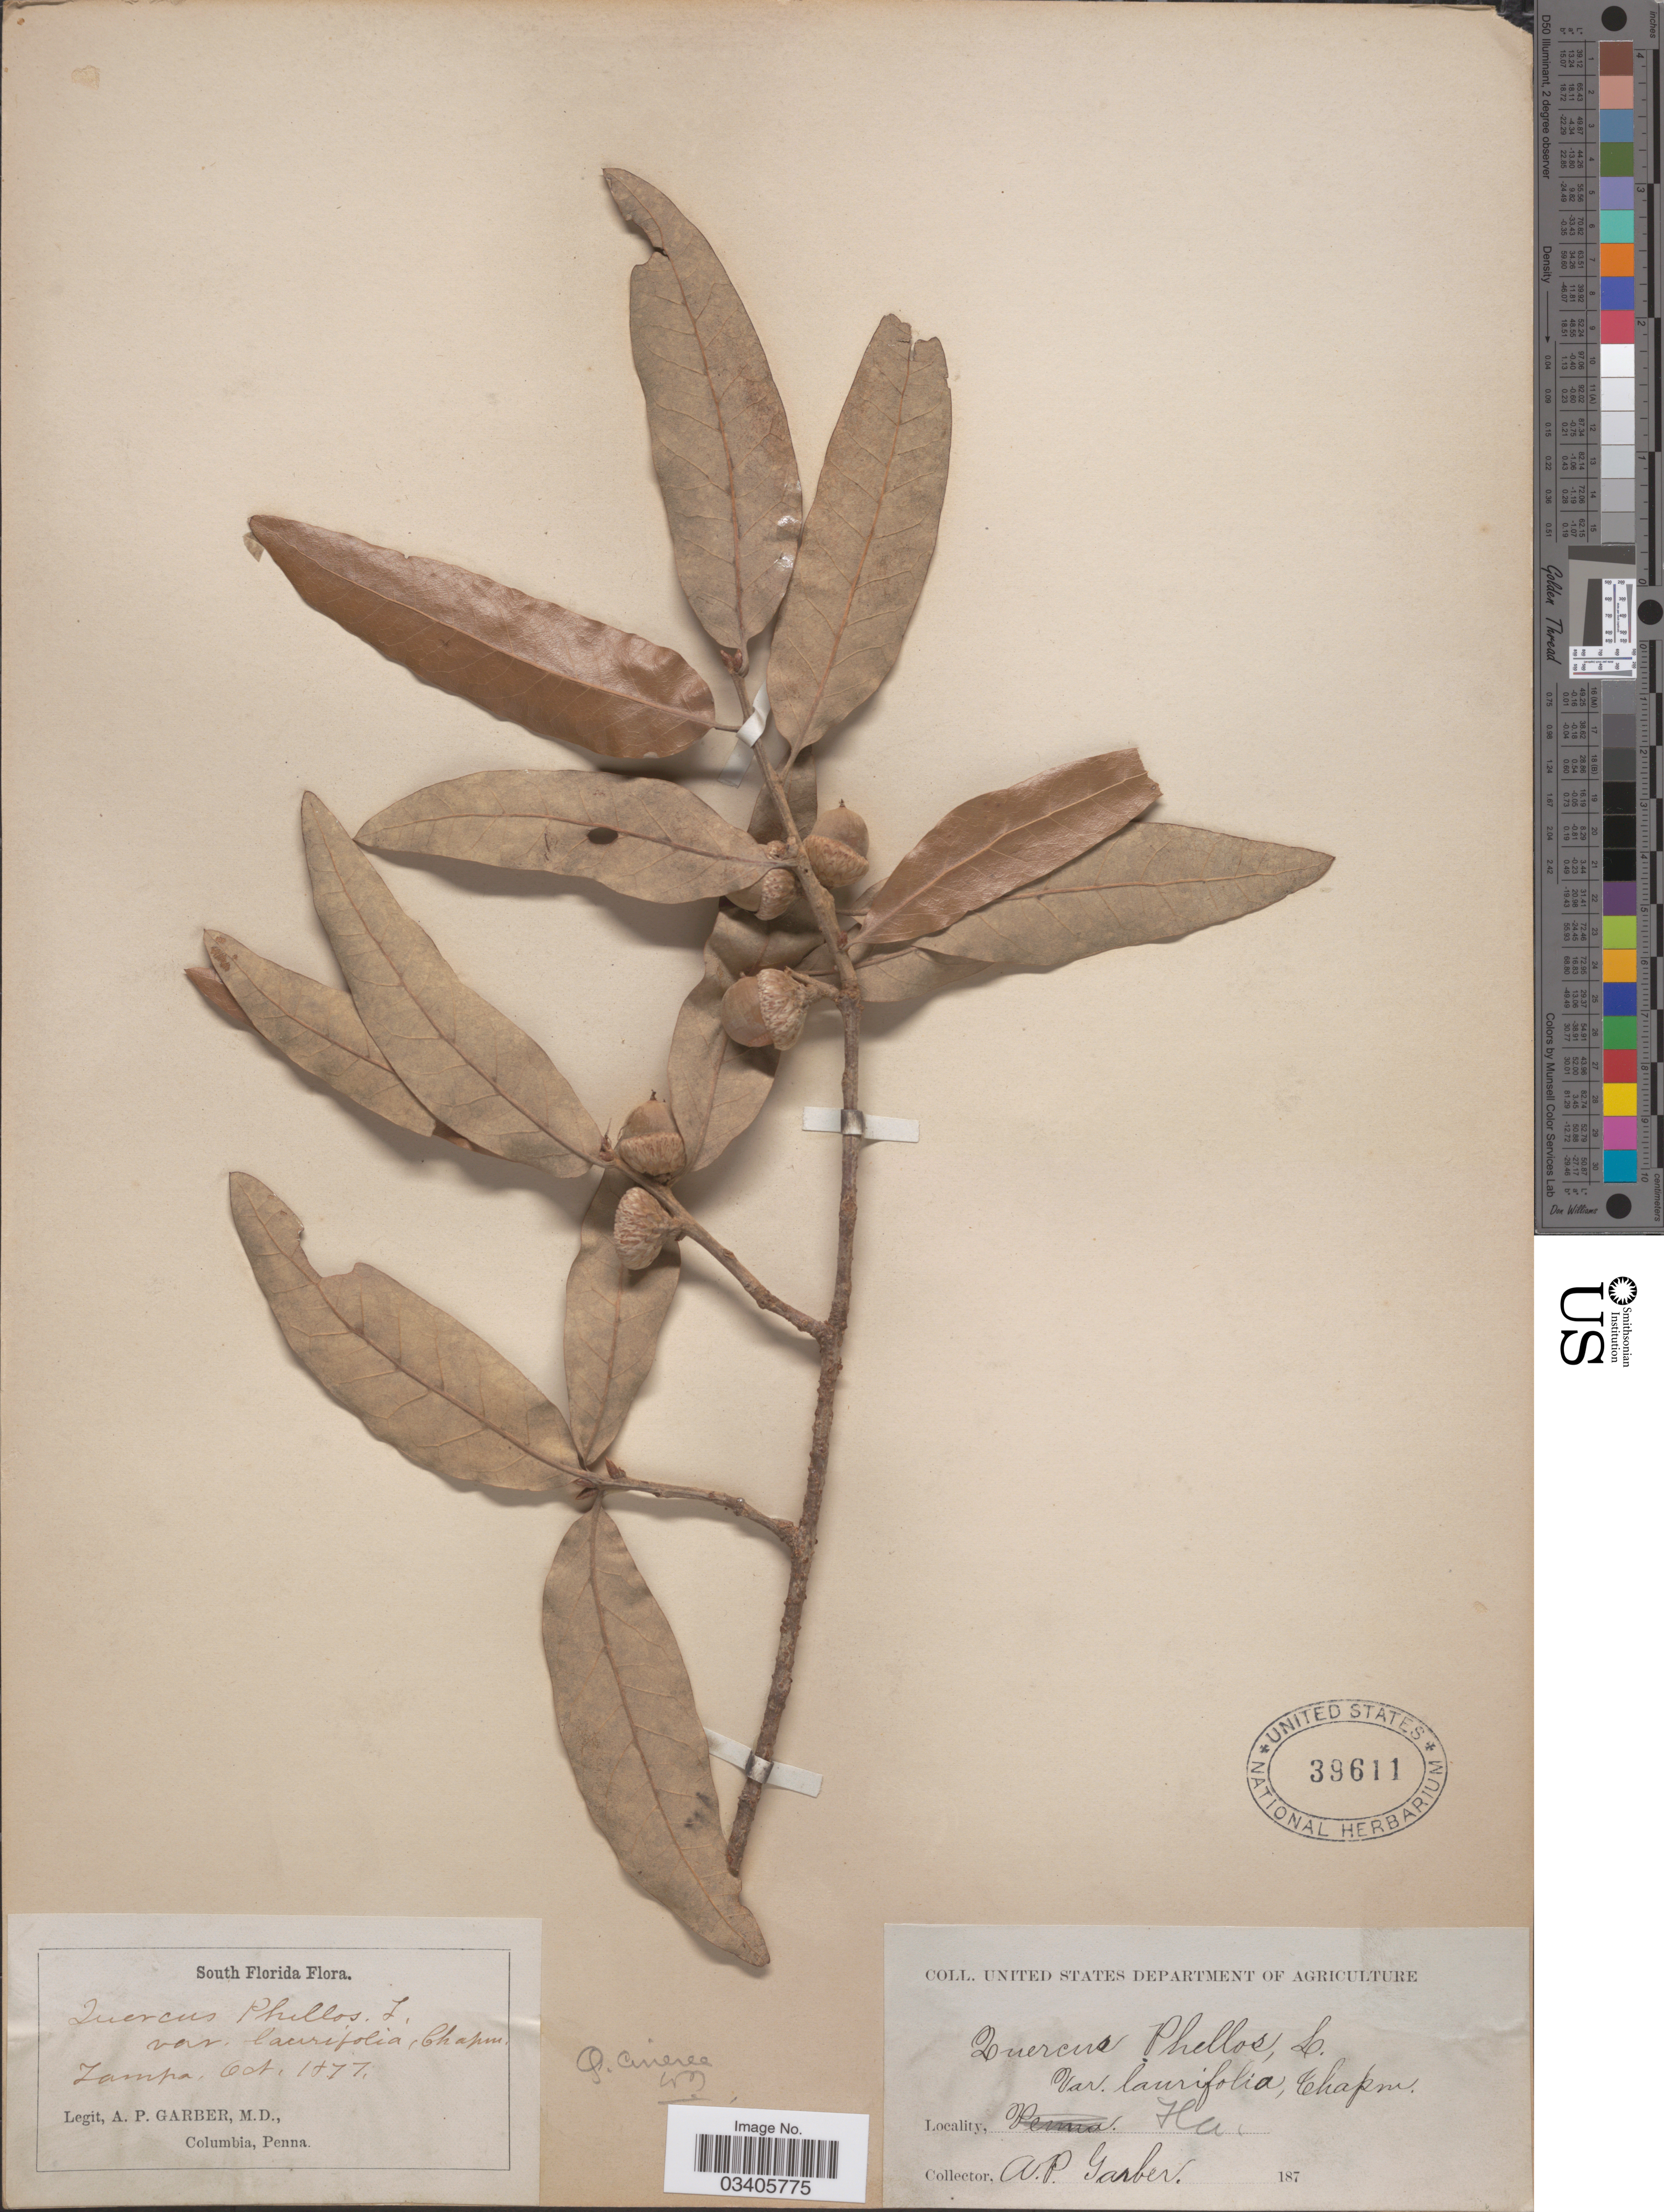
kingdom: Plantae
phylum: Tracheophyta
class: Magnoliopsida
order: Fagales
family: Fagaceae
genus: Quercus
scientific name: Quercus incana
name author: W. Bartram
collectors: A. P. Garber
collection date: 1877-10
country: United States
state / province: Florida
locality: South Florida. Tampa.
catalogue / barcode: US 39611